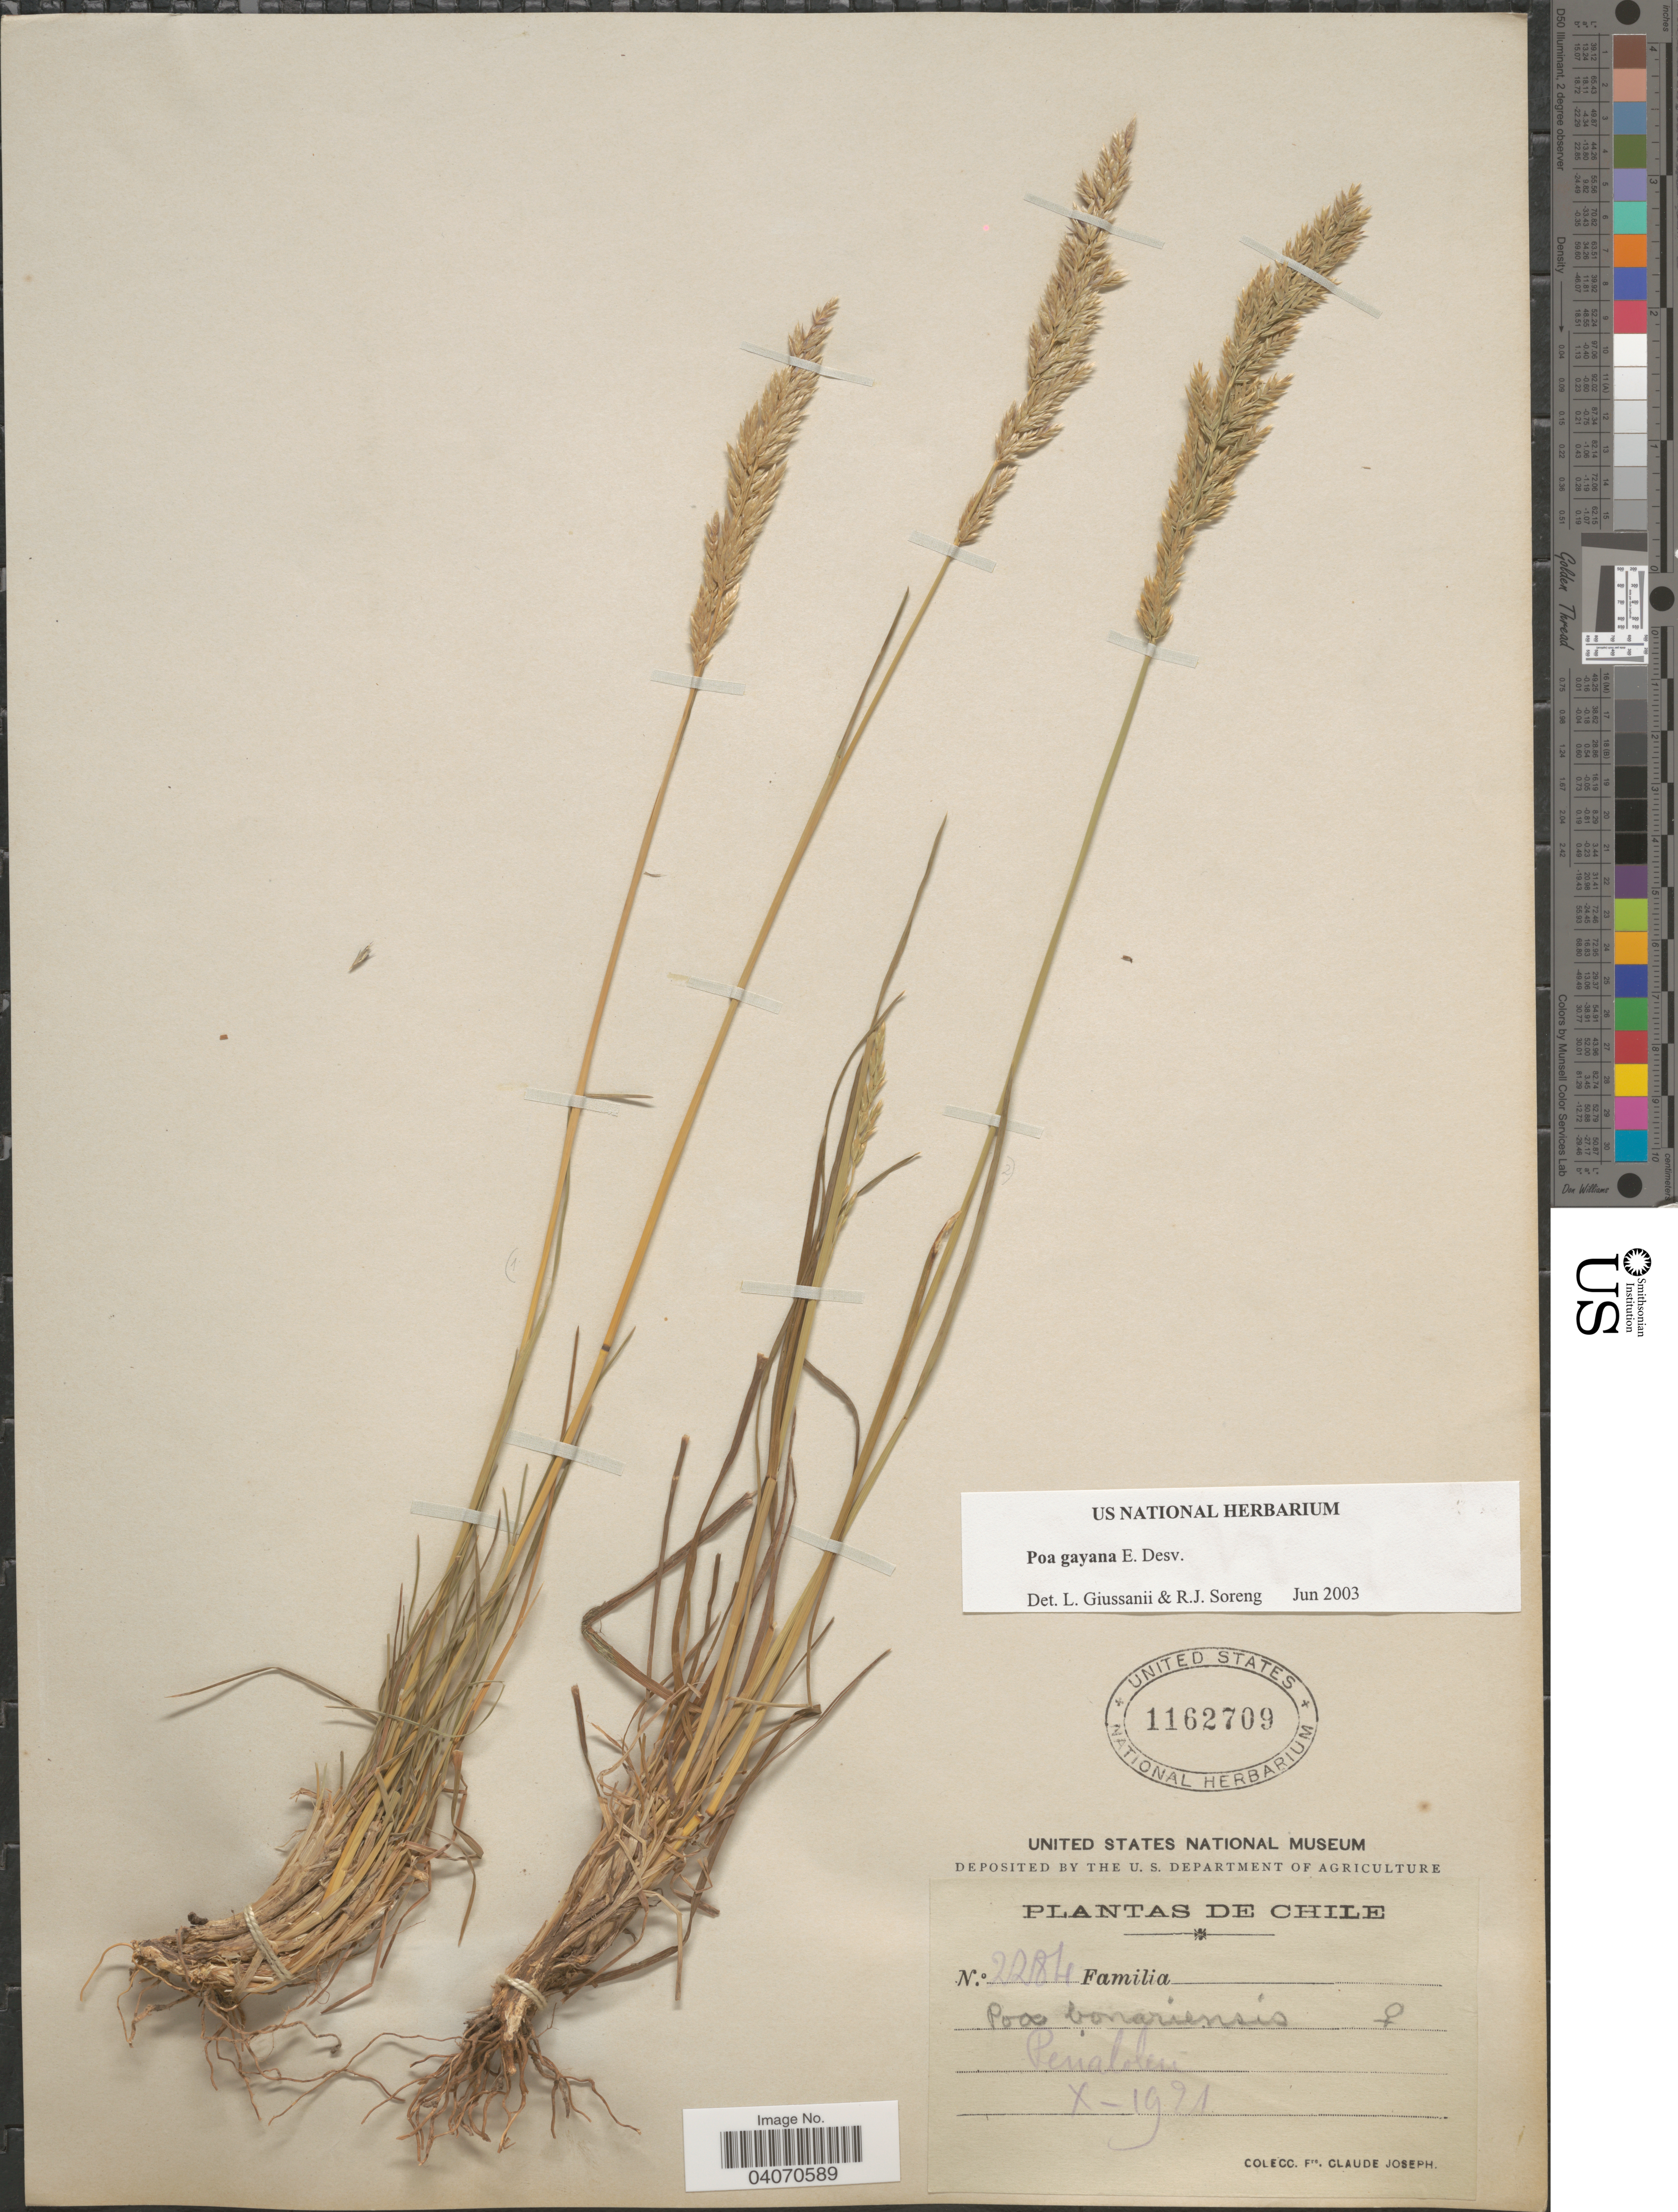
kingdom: Plantae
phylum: Tracheophyta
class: Liliopsida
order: Poales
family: Poaceae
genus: Poa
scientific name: Poa gayana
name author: É. Desv.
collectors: Bro. Claude-Joseph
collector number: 2284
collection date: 1921-10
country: Chile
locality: Penalolen.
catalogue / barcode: US 1162709